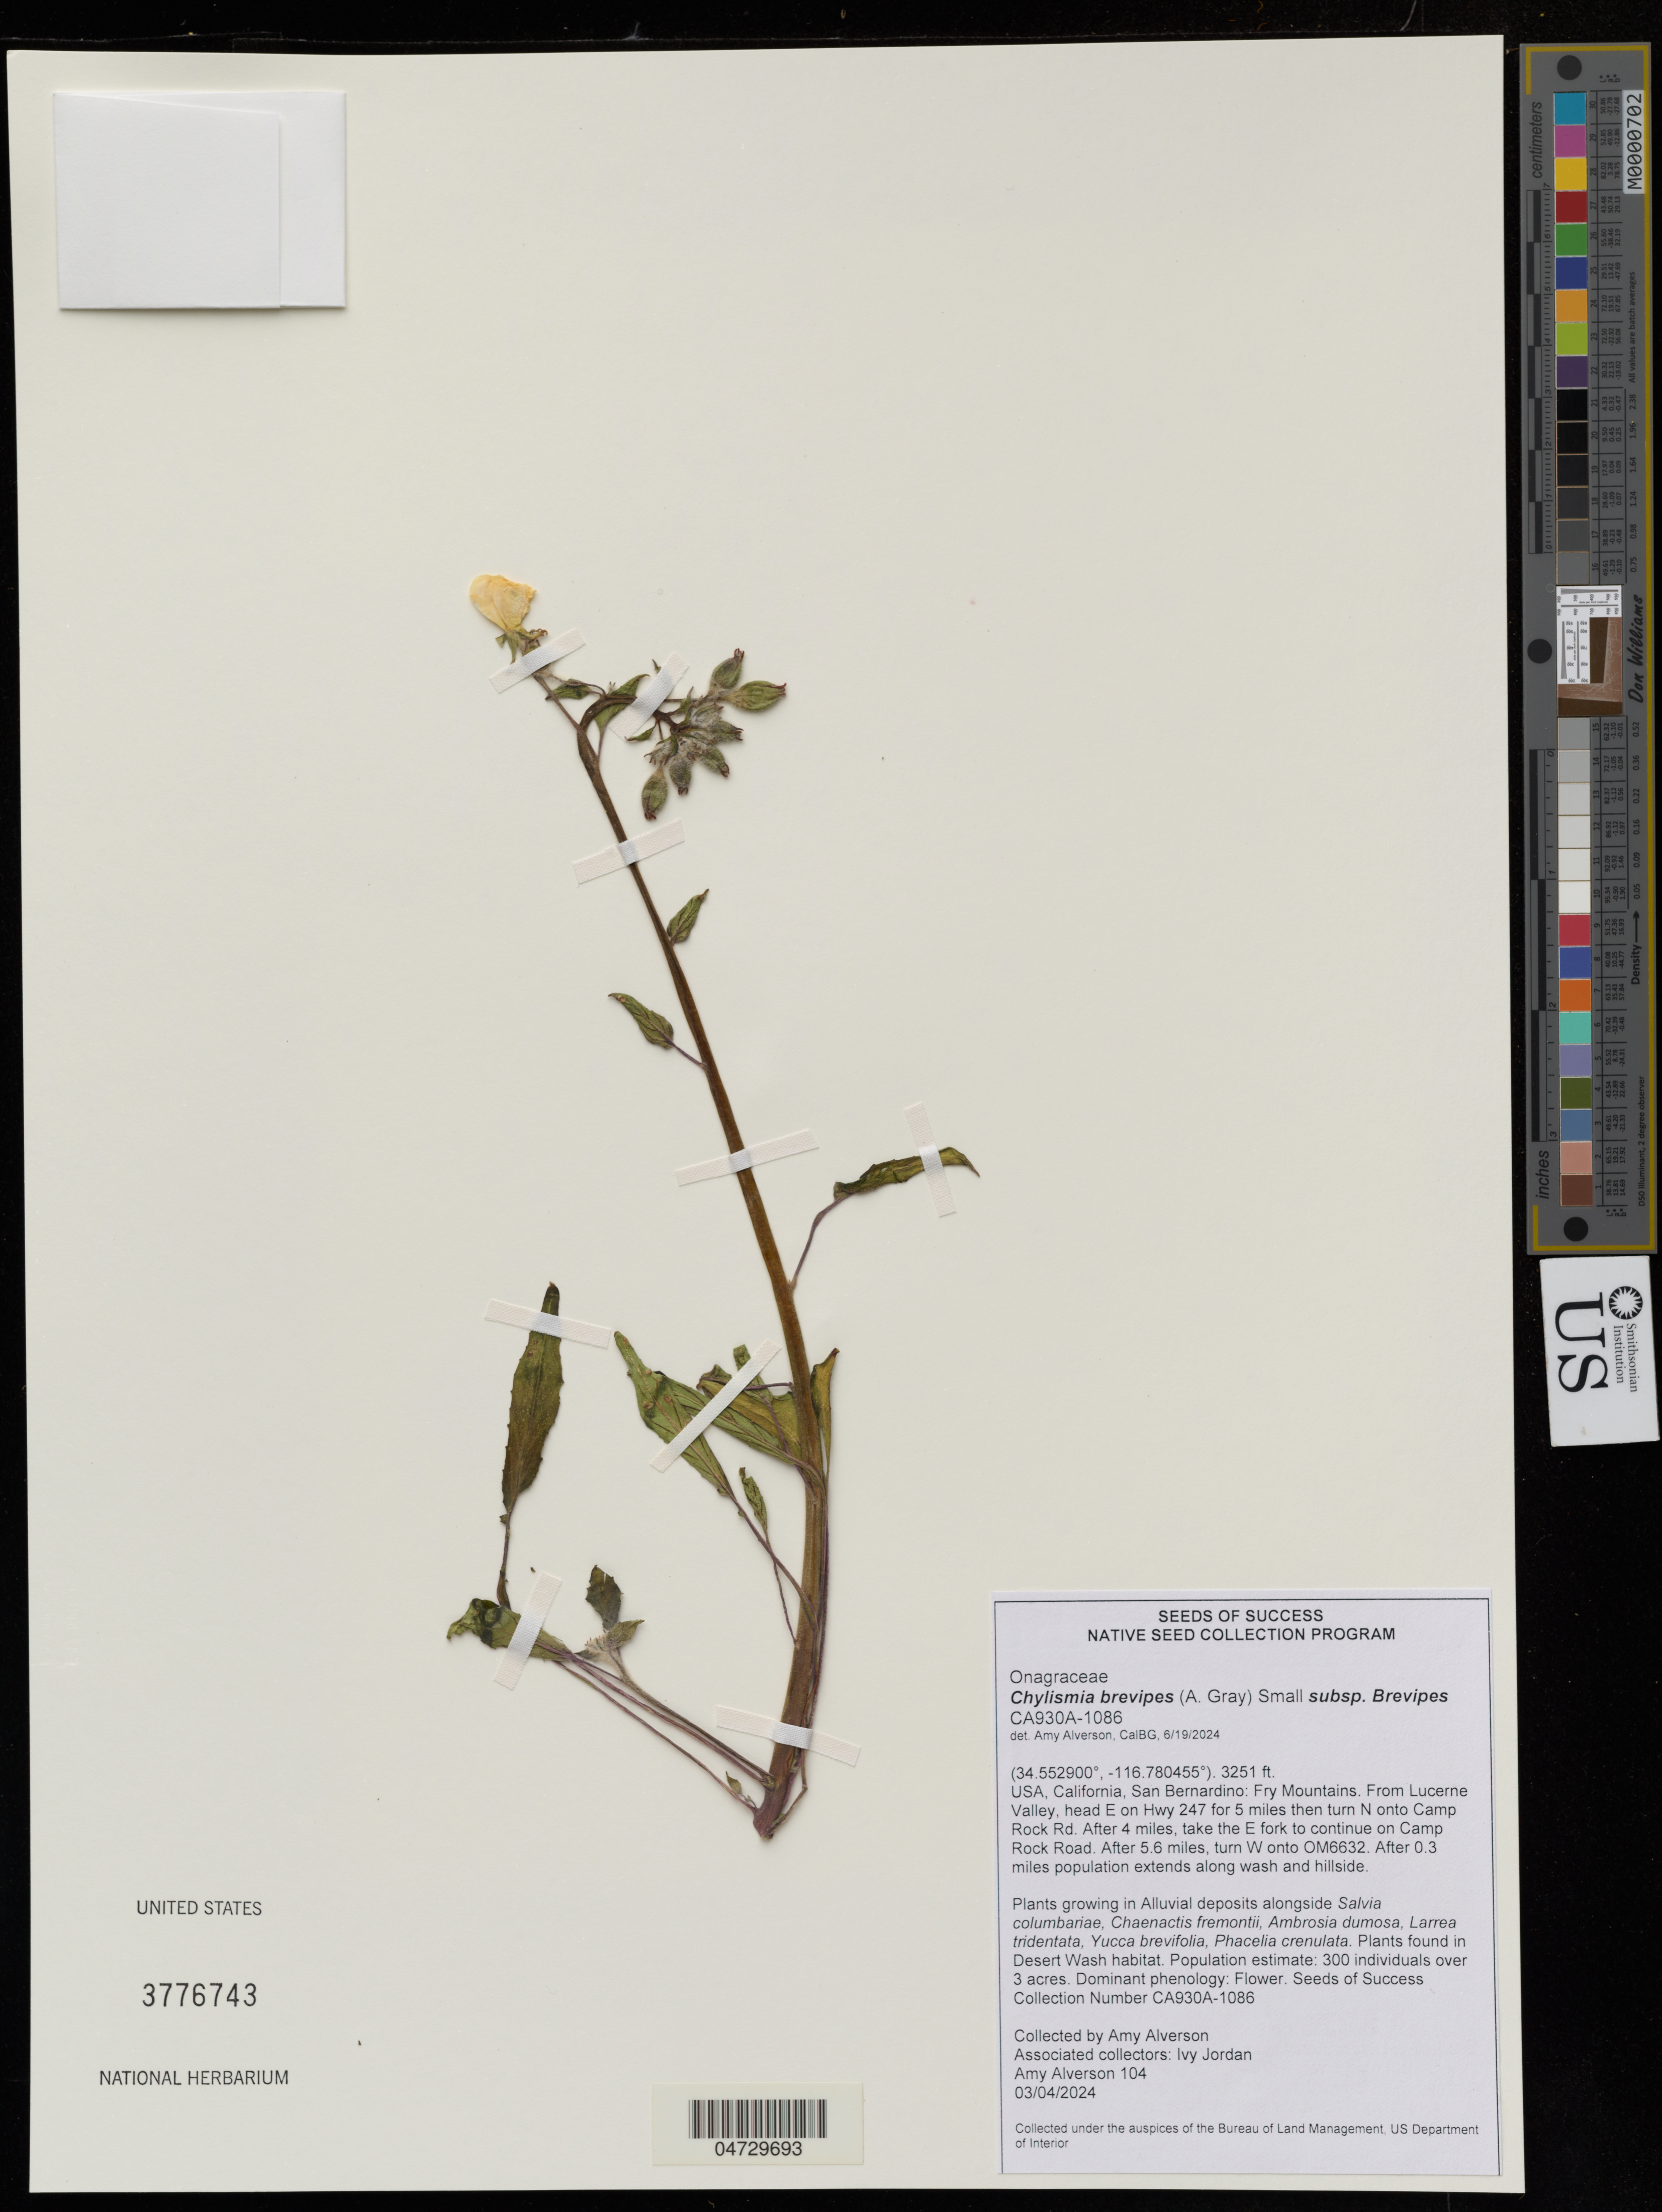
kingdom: Plantae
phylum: Tracheophyta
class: Magnoliopsida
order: Myrtales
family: Onagraceae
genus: Chylismia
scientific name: Chylismia brevipes subsp. brevipes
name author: (A. Gray) Small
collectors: A. Alverson & I. Jordan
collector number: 104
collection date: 2014-04-03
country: United States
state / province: California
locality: San Bernardino: Fry Mountains. From Lucerne Valley, head E on Hwy 247 for 5 miles then turn N onto Camp Rock Rd. After 4 miles, take the E fork to continue on Camp Rock Road. After 5.6 miles, turn W onto OM6632. After 0.3 miles population extends along wash and hillside.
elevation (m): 991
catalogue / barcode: US 3776743